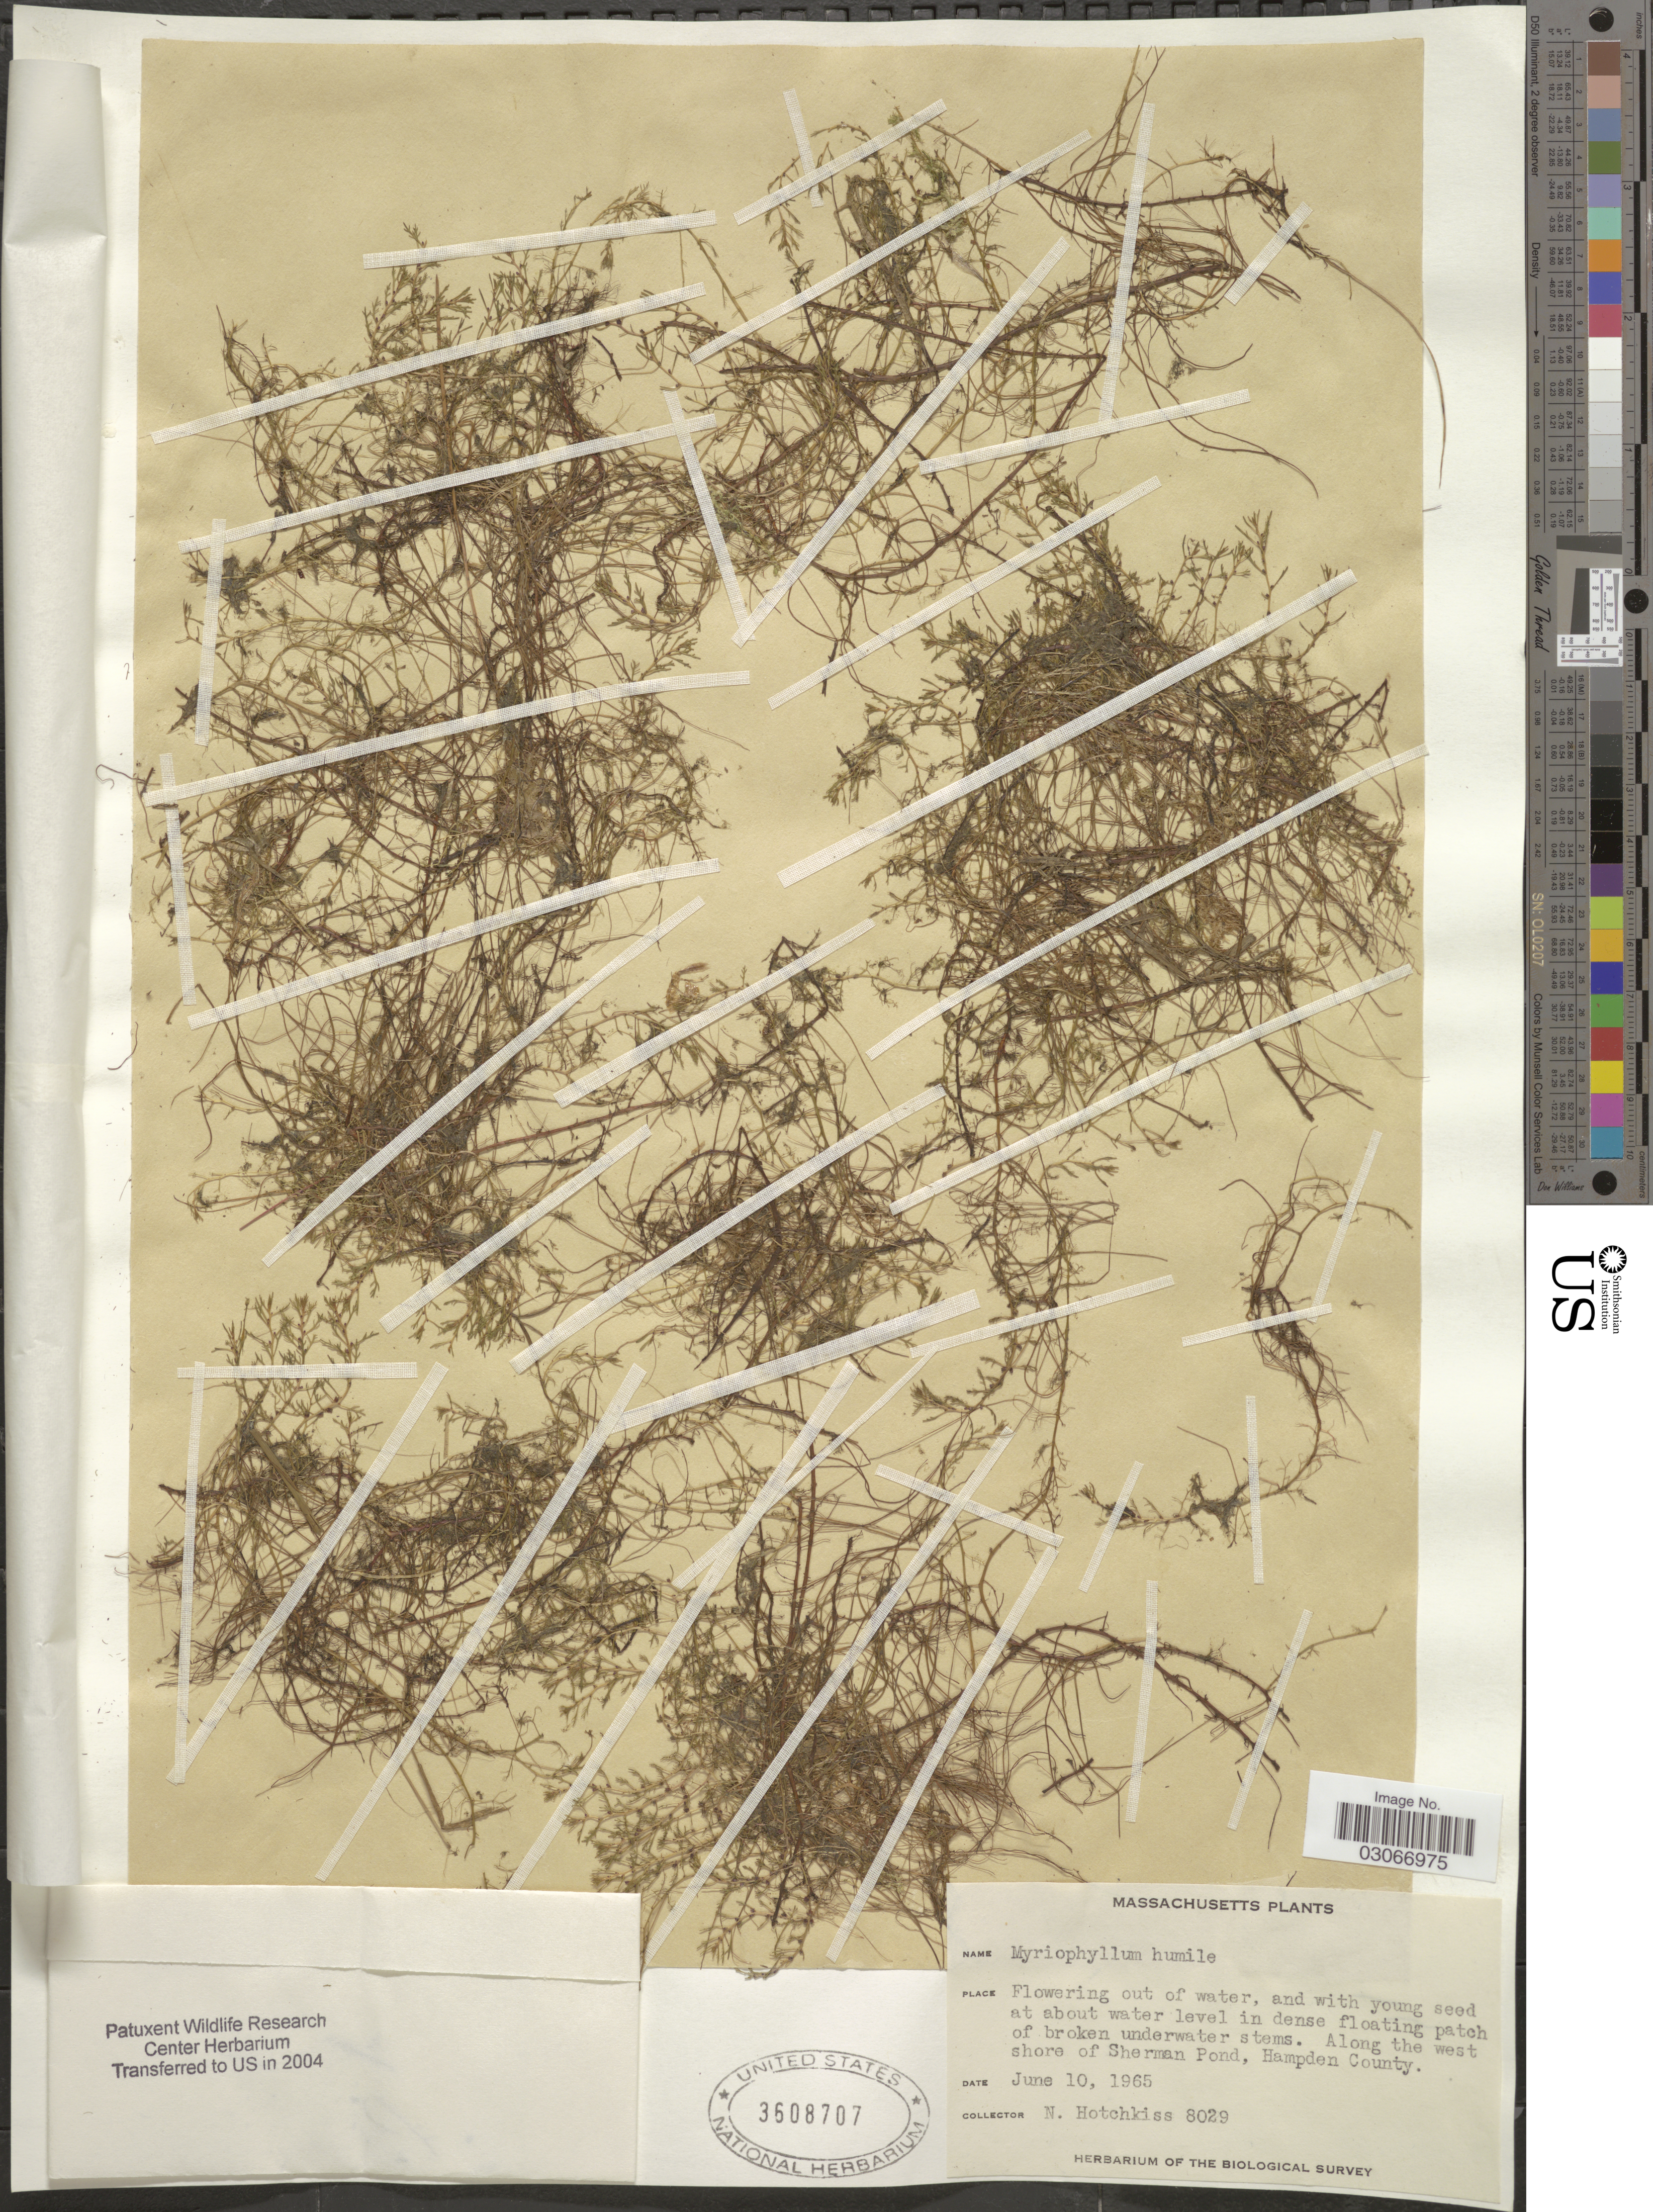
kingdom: Plantae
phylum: Tracheophyta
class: Magnoliopsida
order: Saxifragales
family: Haloragaceae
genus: Myriophyllum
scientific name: Myriophyllum humile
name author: (Raf.) Morong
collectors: N. Hotchkiss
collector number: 8029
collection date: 1965-06-10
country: United States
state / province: Massachusetts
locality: Along the west shore of Sherman Pond, Hampden County.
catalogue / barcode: US 3608707